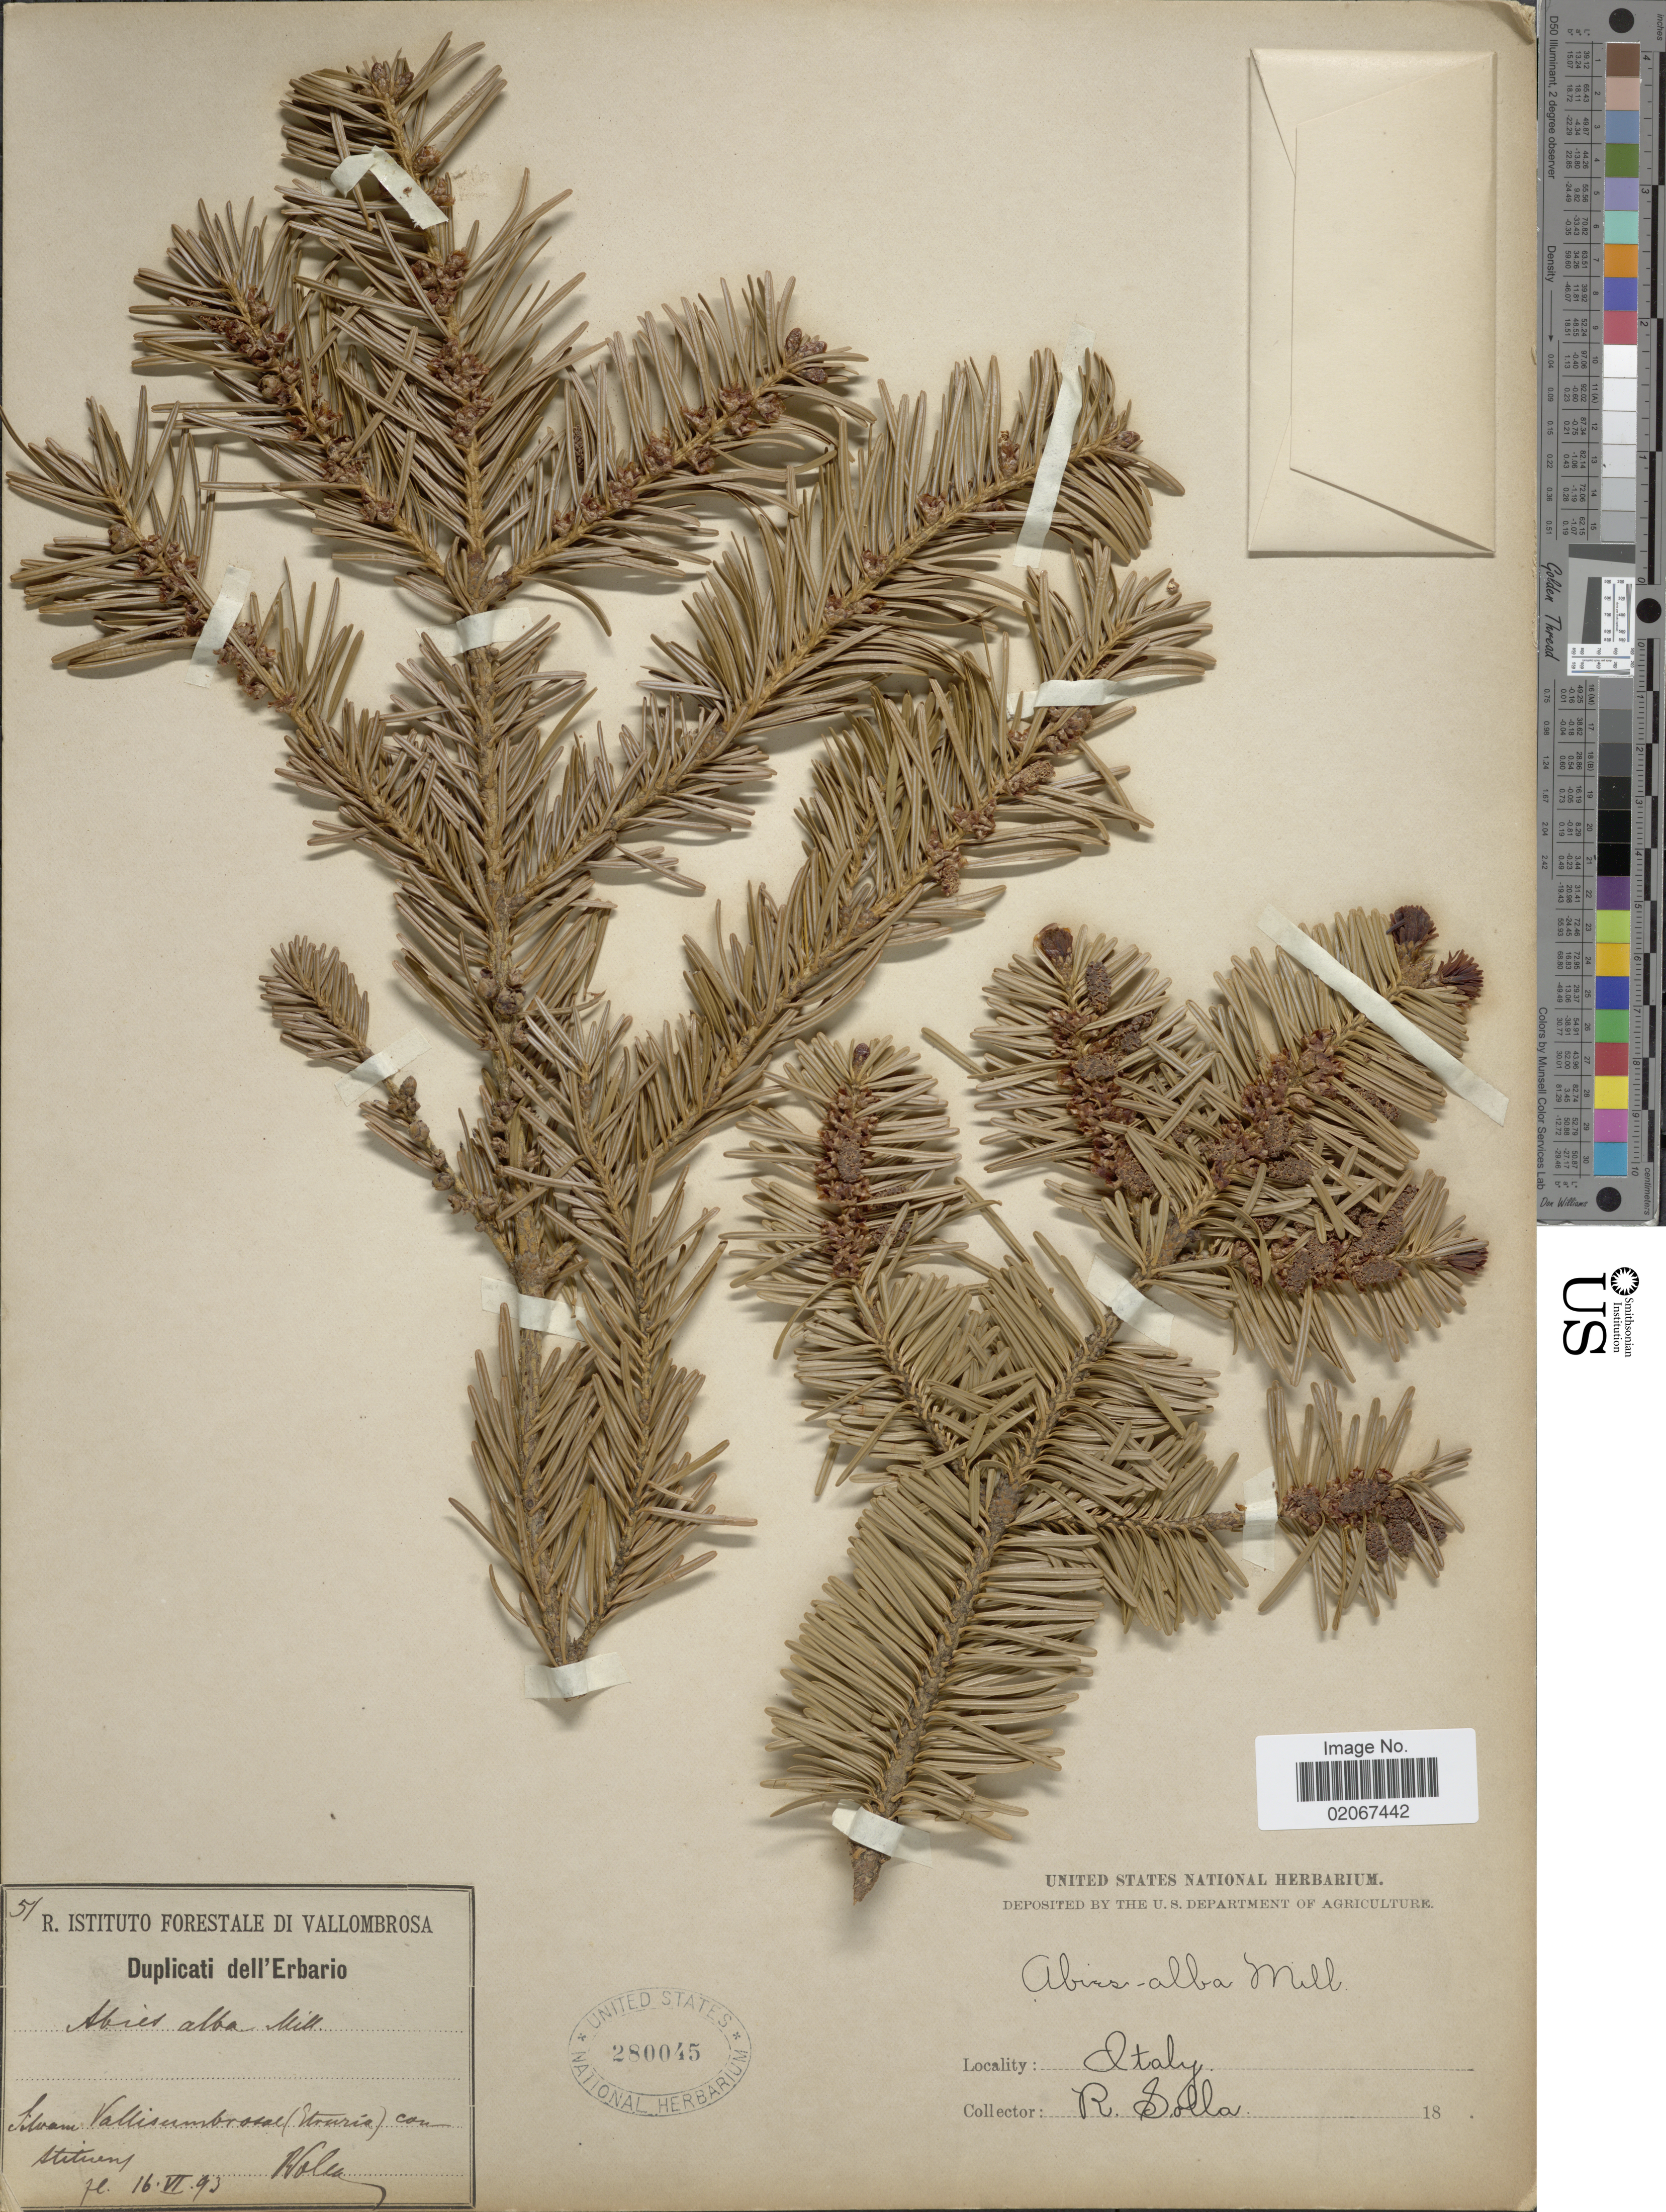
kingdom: Plantae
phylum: Tracheophyta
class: Pinopsida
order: Pinales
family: Pinaceae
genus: Abies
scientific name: Abies alba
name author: Mill.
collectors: R. Solla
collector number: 51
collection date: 1893-06-16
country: Italy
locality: Silvam. Vallisumbrosel (Etouria) con stitiens. [interpreted]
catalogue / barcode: US 280045